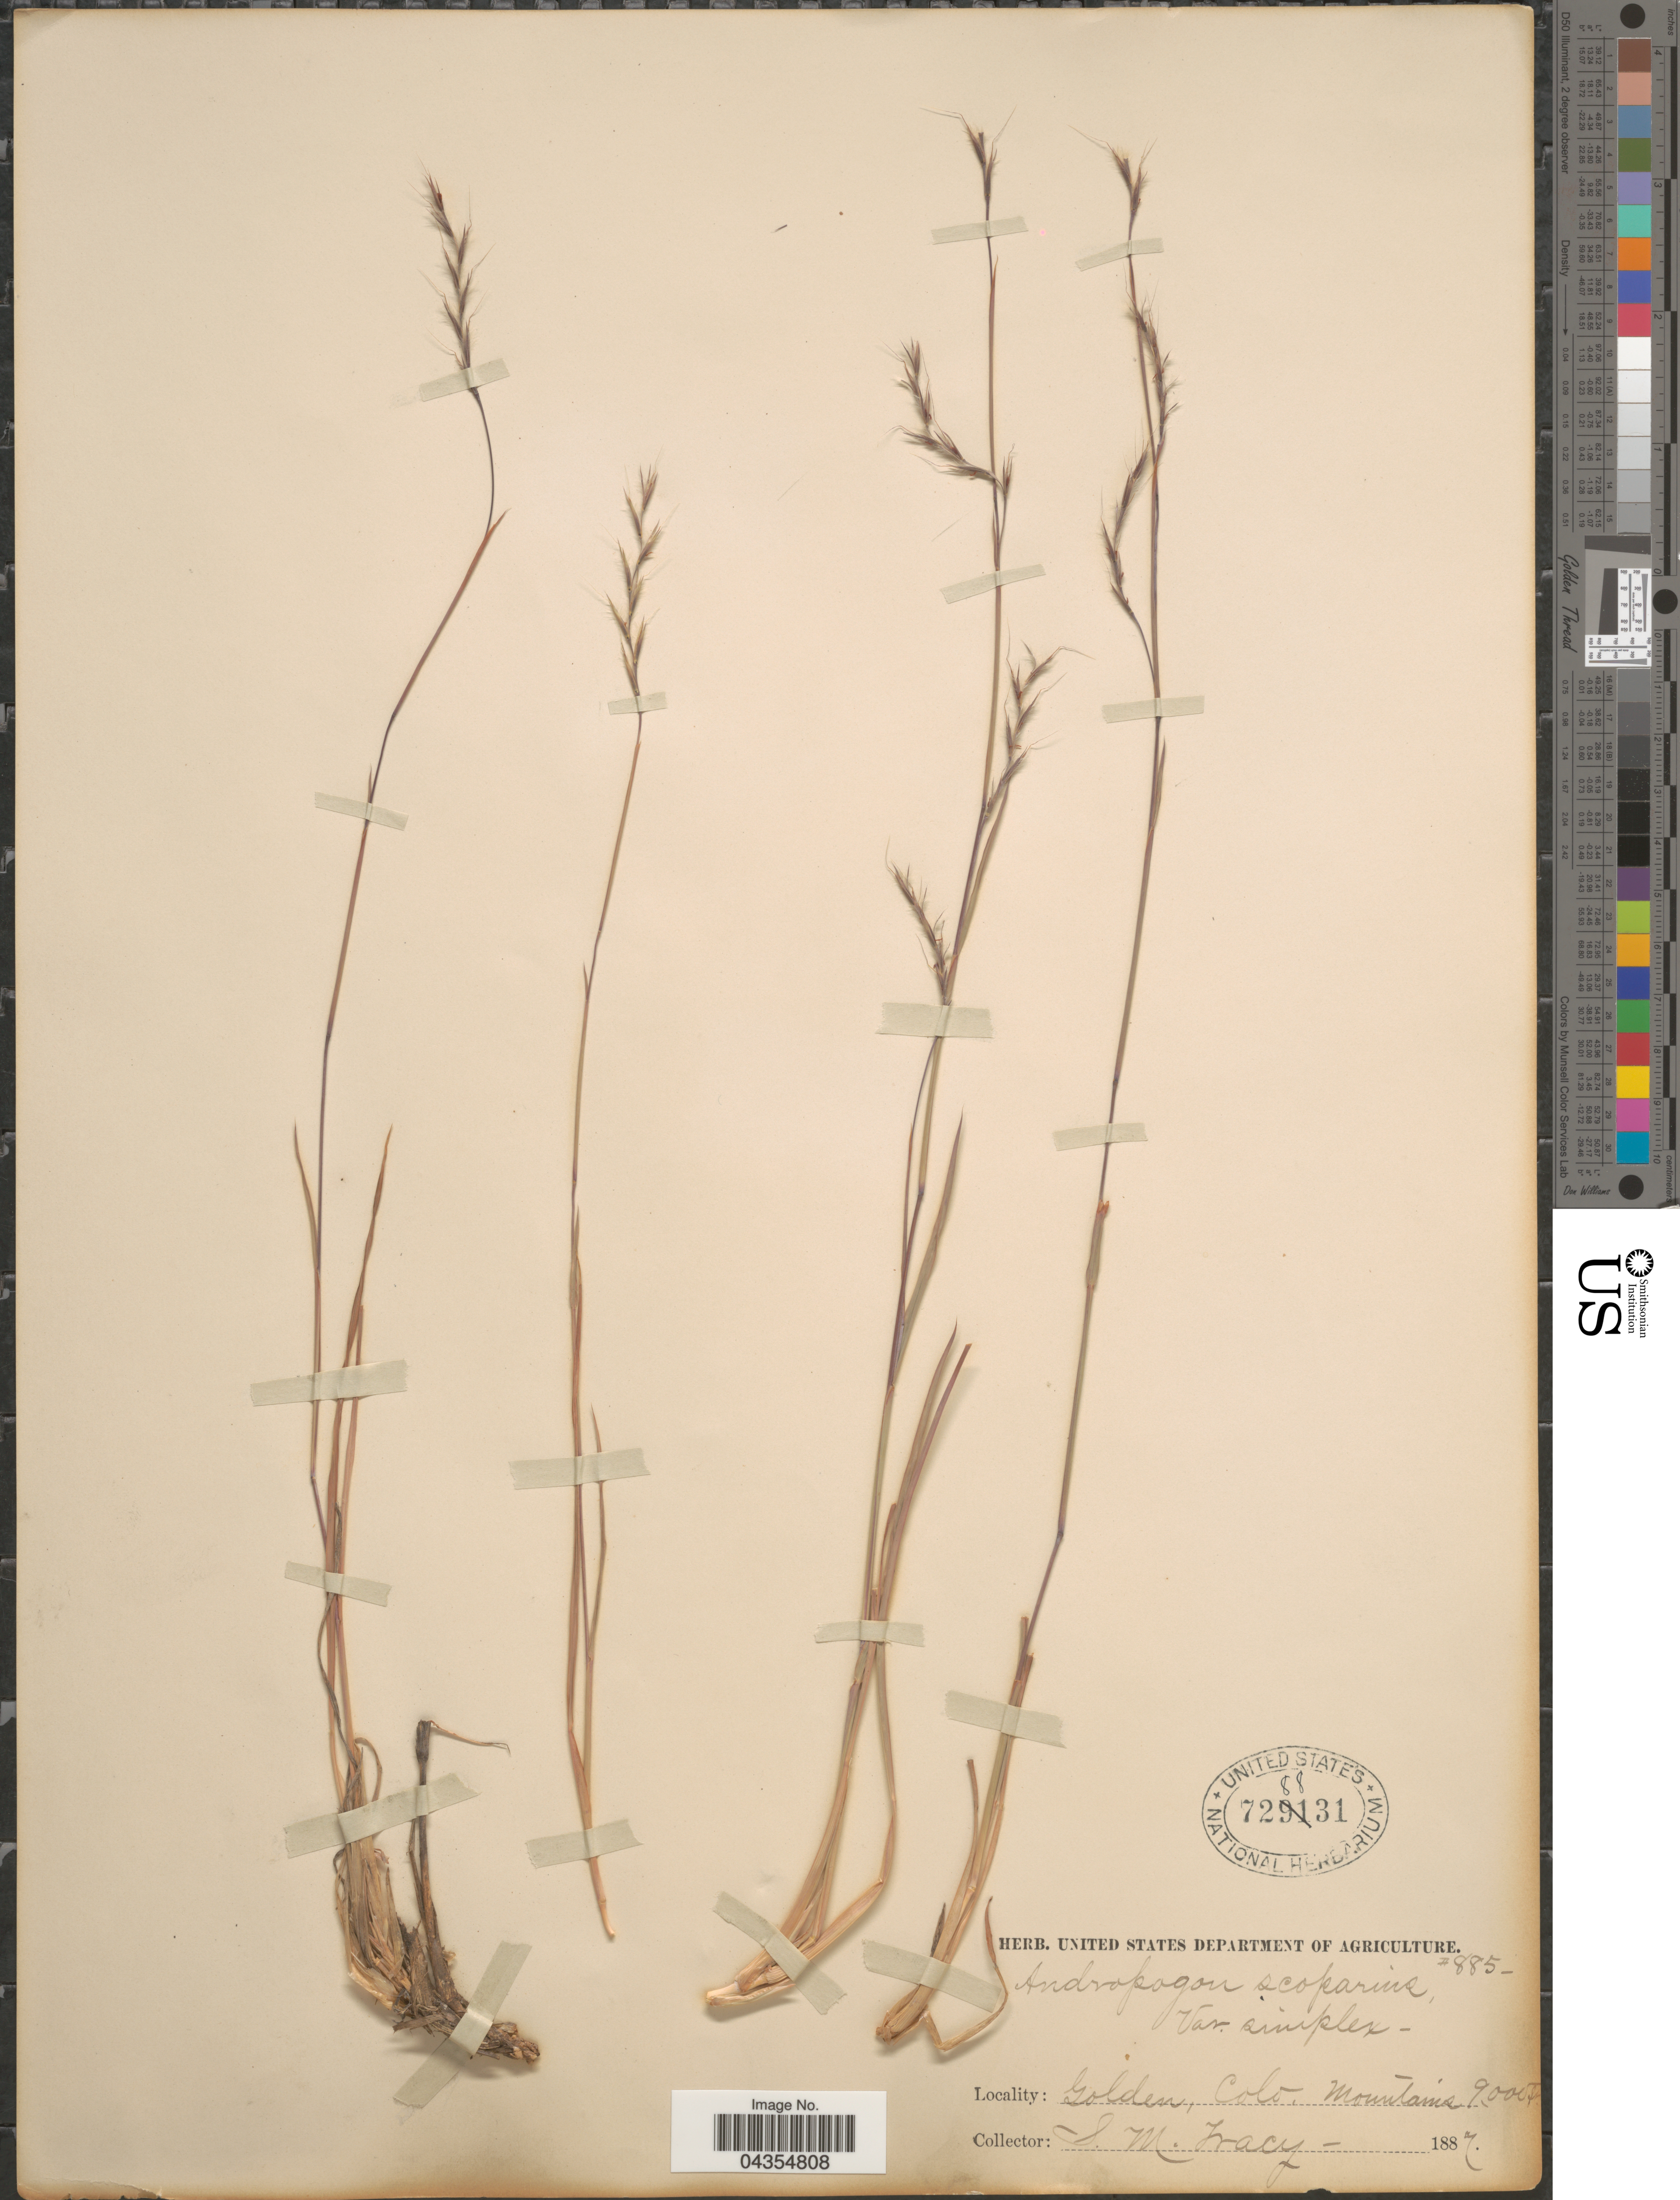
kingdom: Plantae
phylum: Tracheophyta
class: Liliopsida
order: Poales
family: Poaceae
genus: Schizachyrium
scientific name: Schizachyrium sanguineum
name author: (Retz.) Alston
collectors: S. M. Tracy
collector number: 885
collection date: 1887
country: United States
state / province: Colorado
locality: Golden, Mountains.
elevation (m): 2743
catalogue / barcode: US 728831